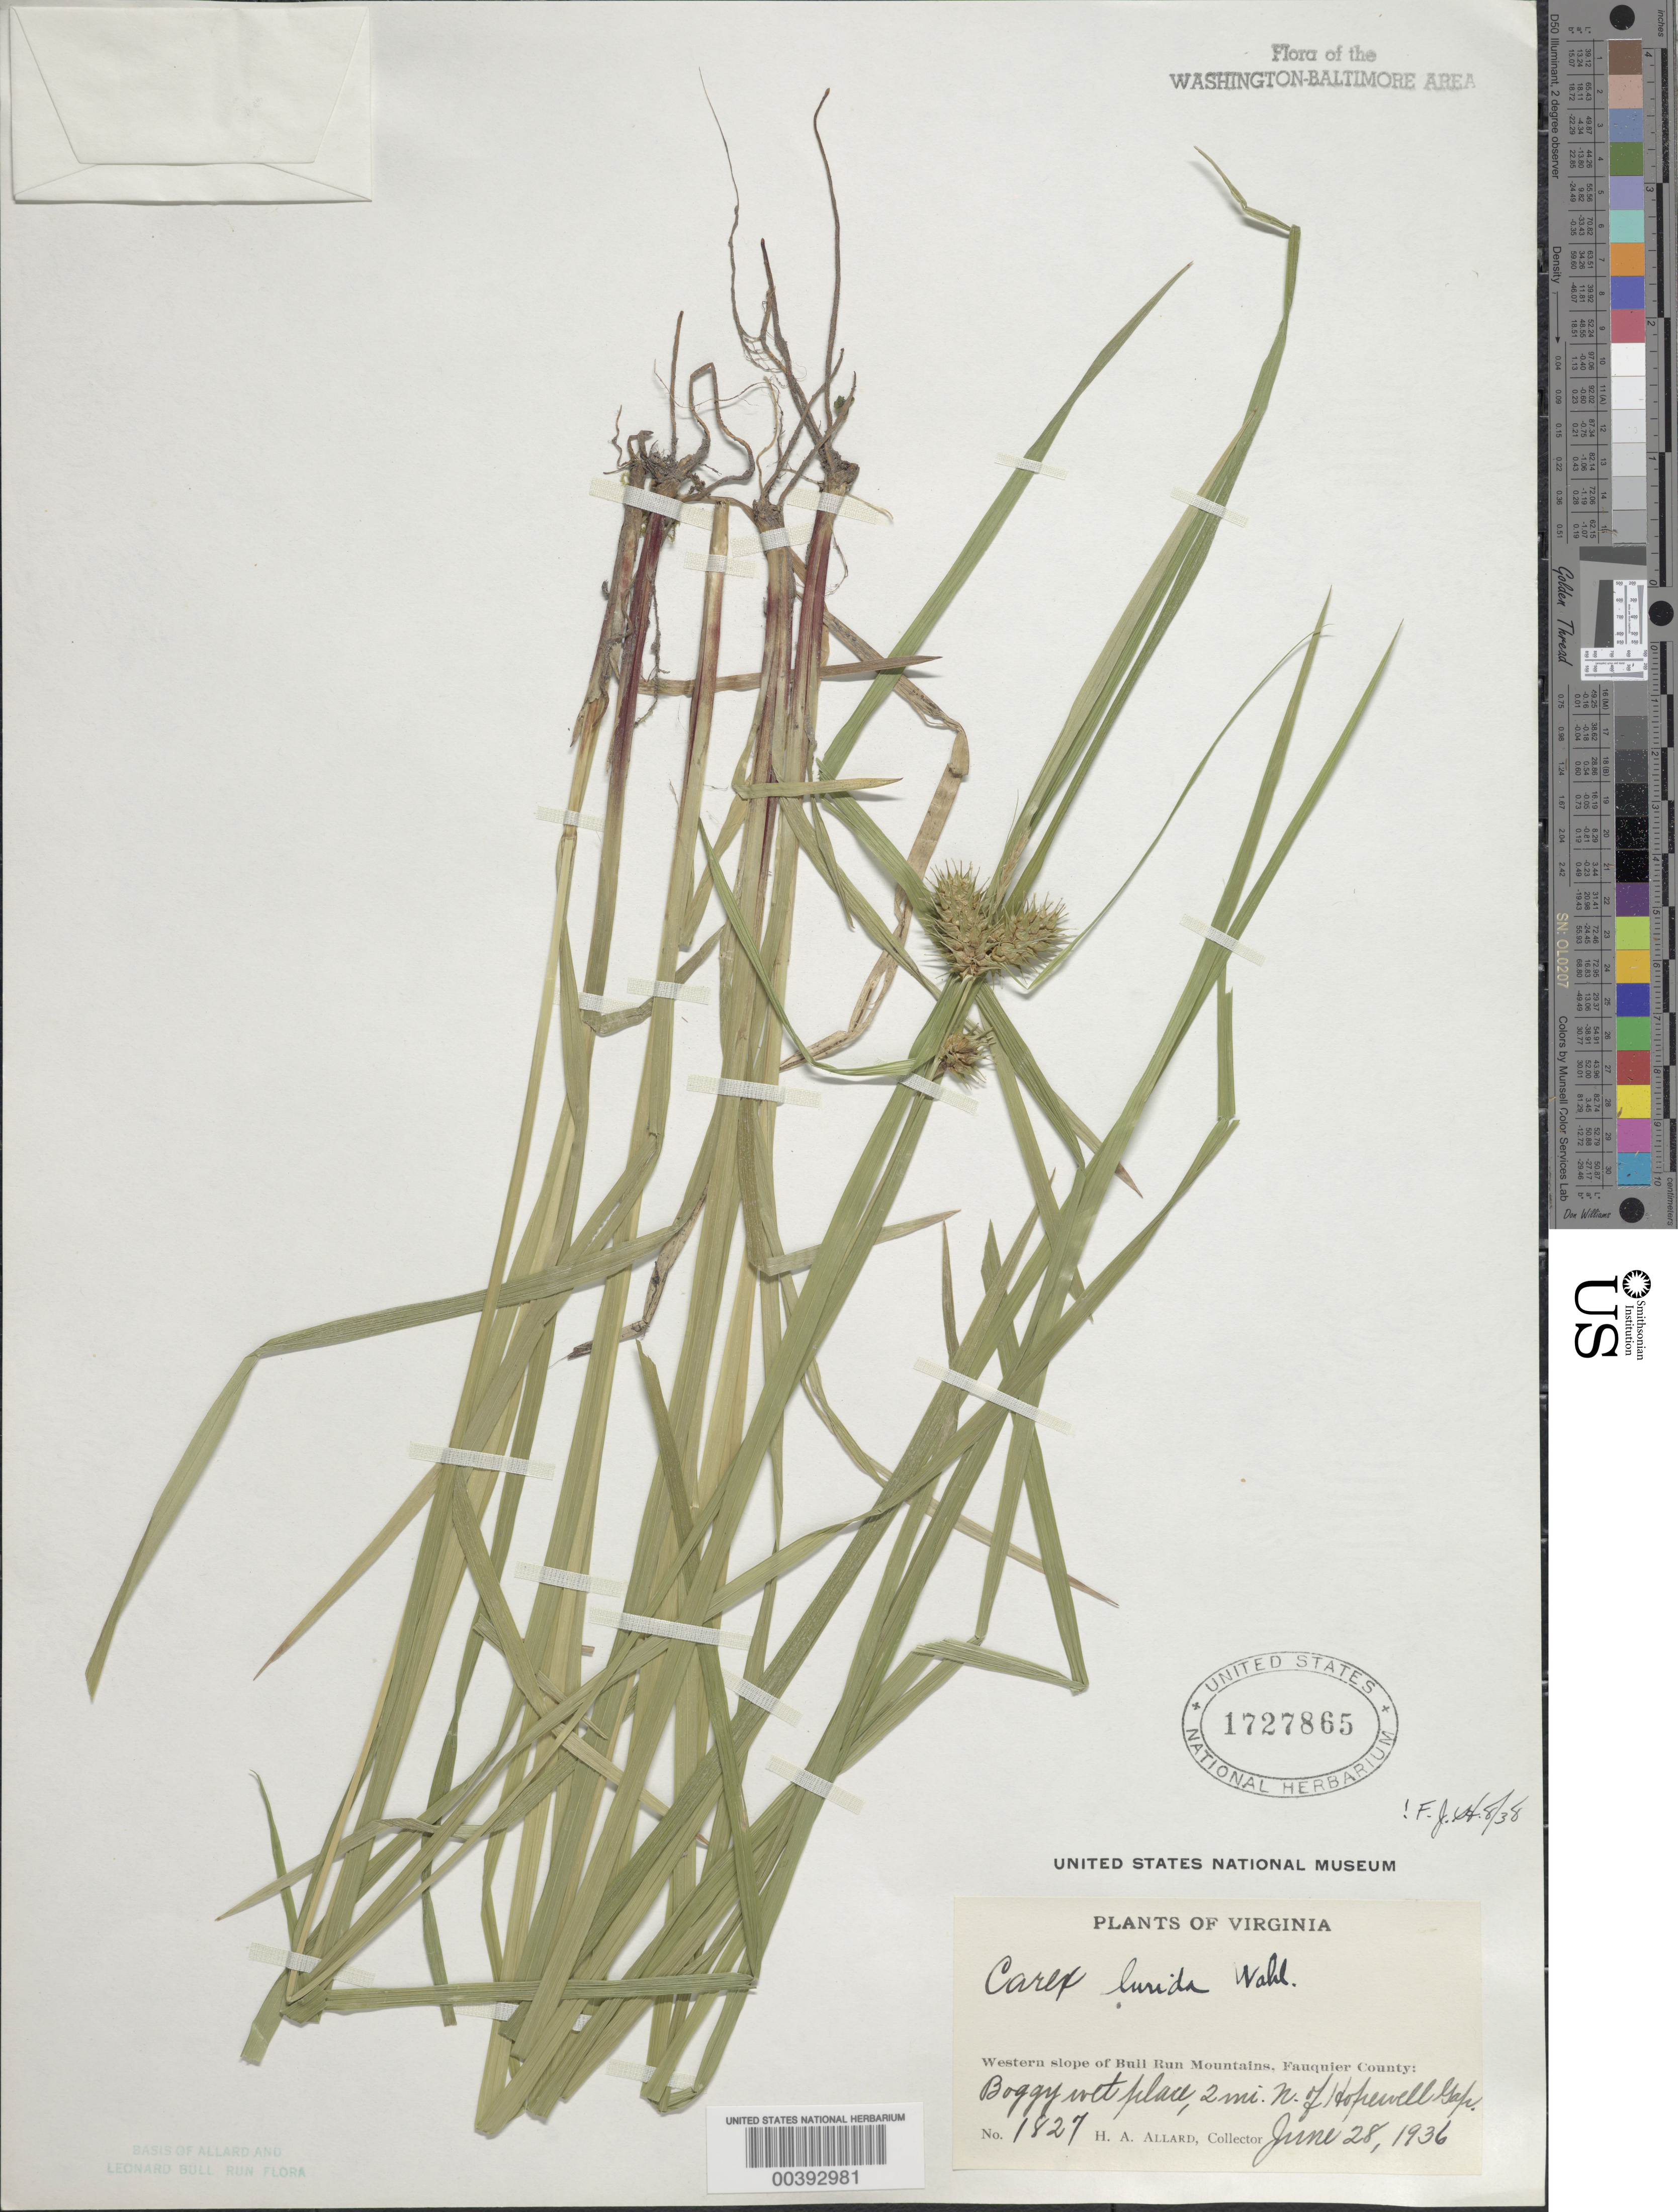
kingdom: Plantae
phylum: Tracheophyta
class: Liliopsida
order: Poales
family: Cyperaceae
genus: Carex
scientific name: Carex lurida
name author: Wahlenb.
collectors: H. A. Allard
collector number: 1827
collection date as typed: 28 Jun 1936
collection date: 1936-06-28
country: United States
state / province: Virginia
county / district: Fauquier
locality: North of Hopewell Gap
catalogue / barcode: US 1727865